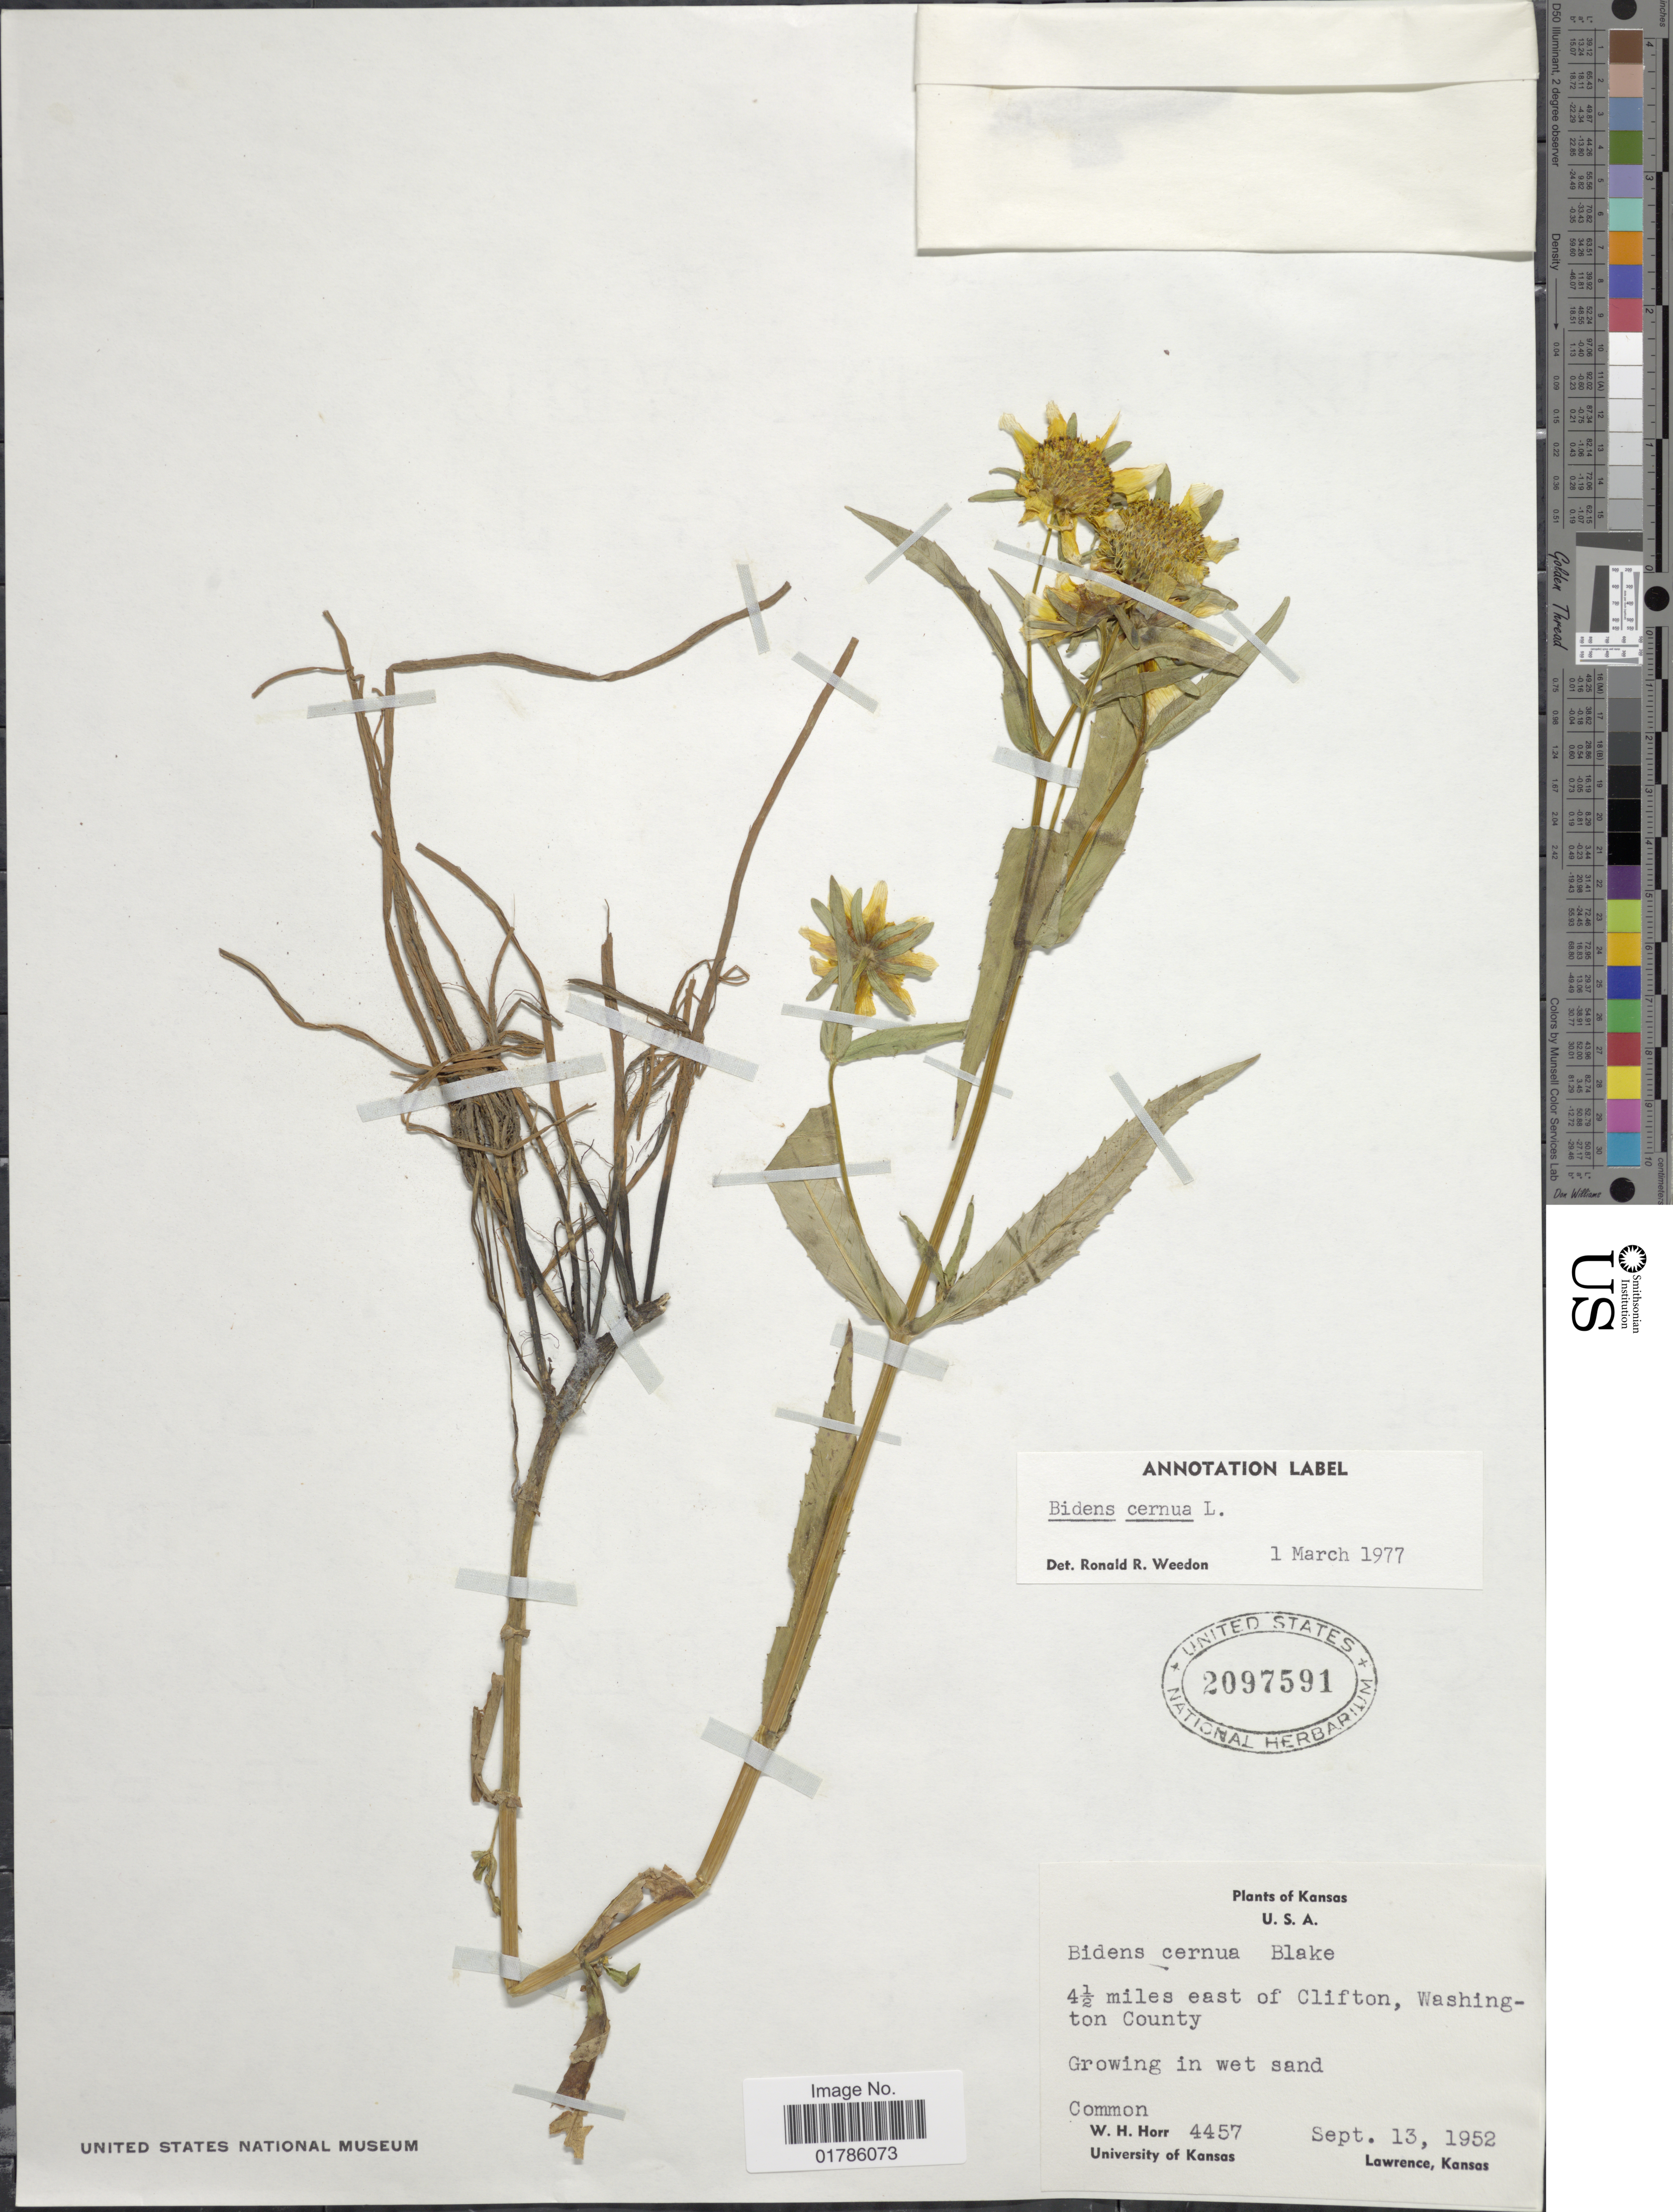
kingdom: Plantae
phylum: Tracheophyta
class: Magnoliopsida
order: Asterales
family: Asteraceae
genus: Bidens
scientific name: Bidens cernua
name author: L.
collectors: W. H. Horr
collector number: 4457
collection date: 1952-09-13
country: United States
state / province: Kansas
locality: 4½ miles east of Clifton, Washington County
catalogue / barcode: US 2097591